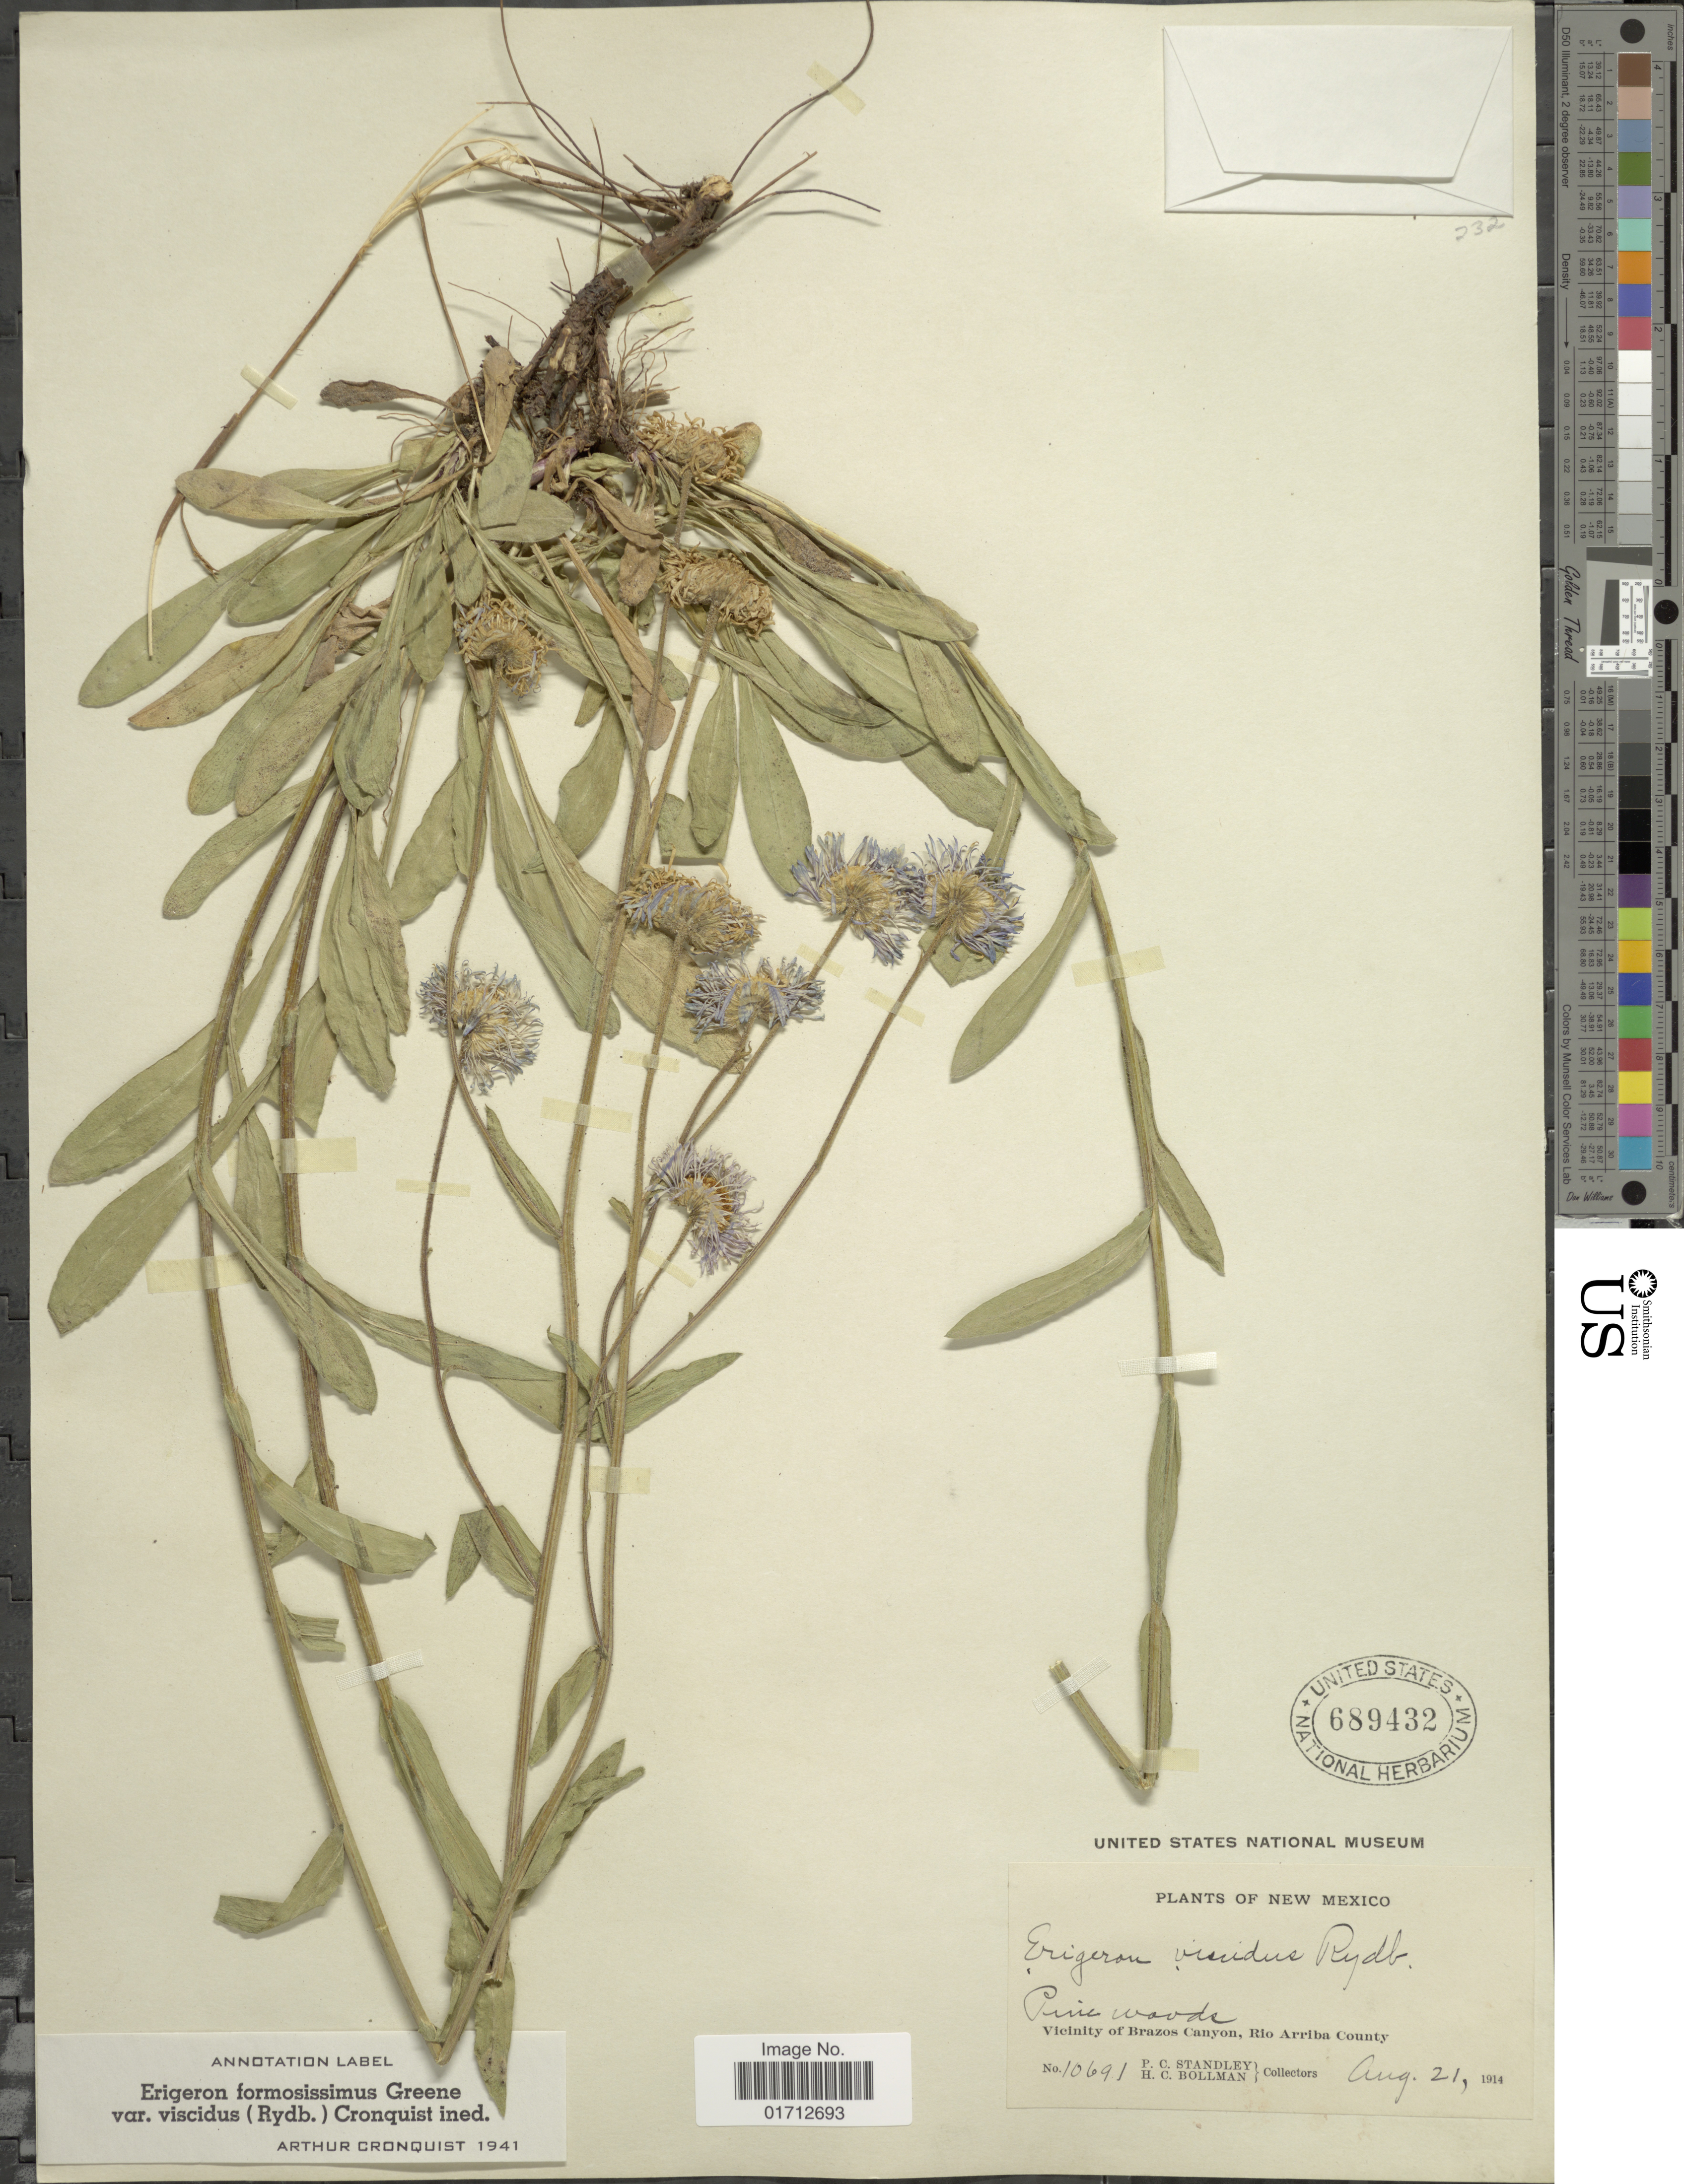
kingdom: Plantae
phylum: Tracheophyta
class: Magnoliopsida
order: Asterales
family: Asteraceae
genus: Erigeron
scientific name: Erigeron formosissimus var. viscidus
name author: (Rydb.) Cronq.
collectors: P. C. Standley & H. C. Bollman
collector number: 10691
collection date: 1914-08-21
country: United States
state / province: New Mexico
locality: Vicinity of Brazos Canyon, Rio Arriba County.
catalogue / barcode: US 689432